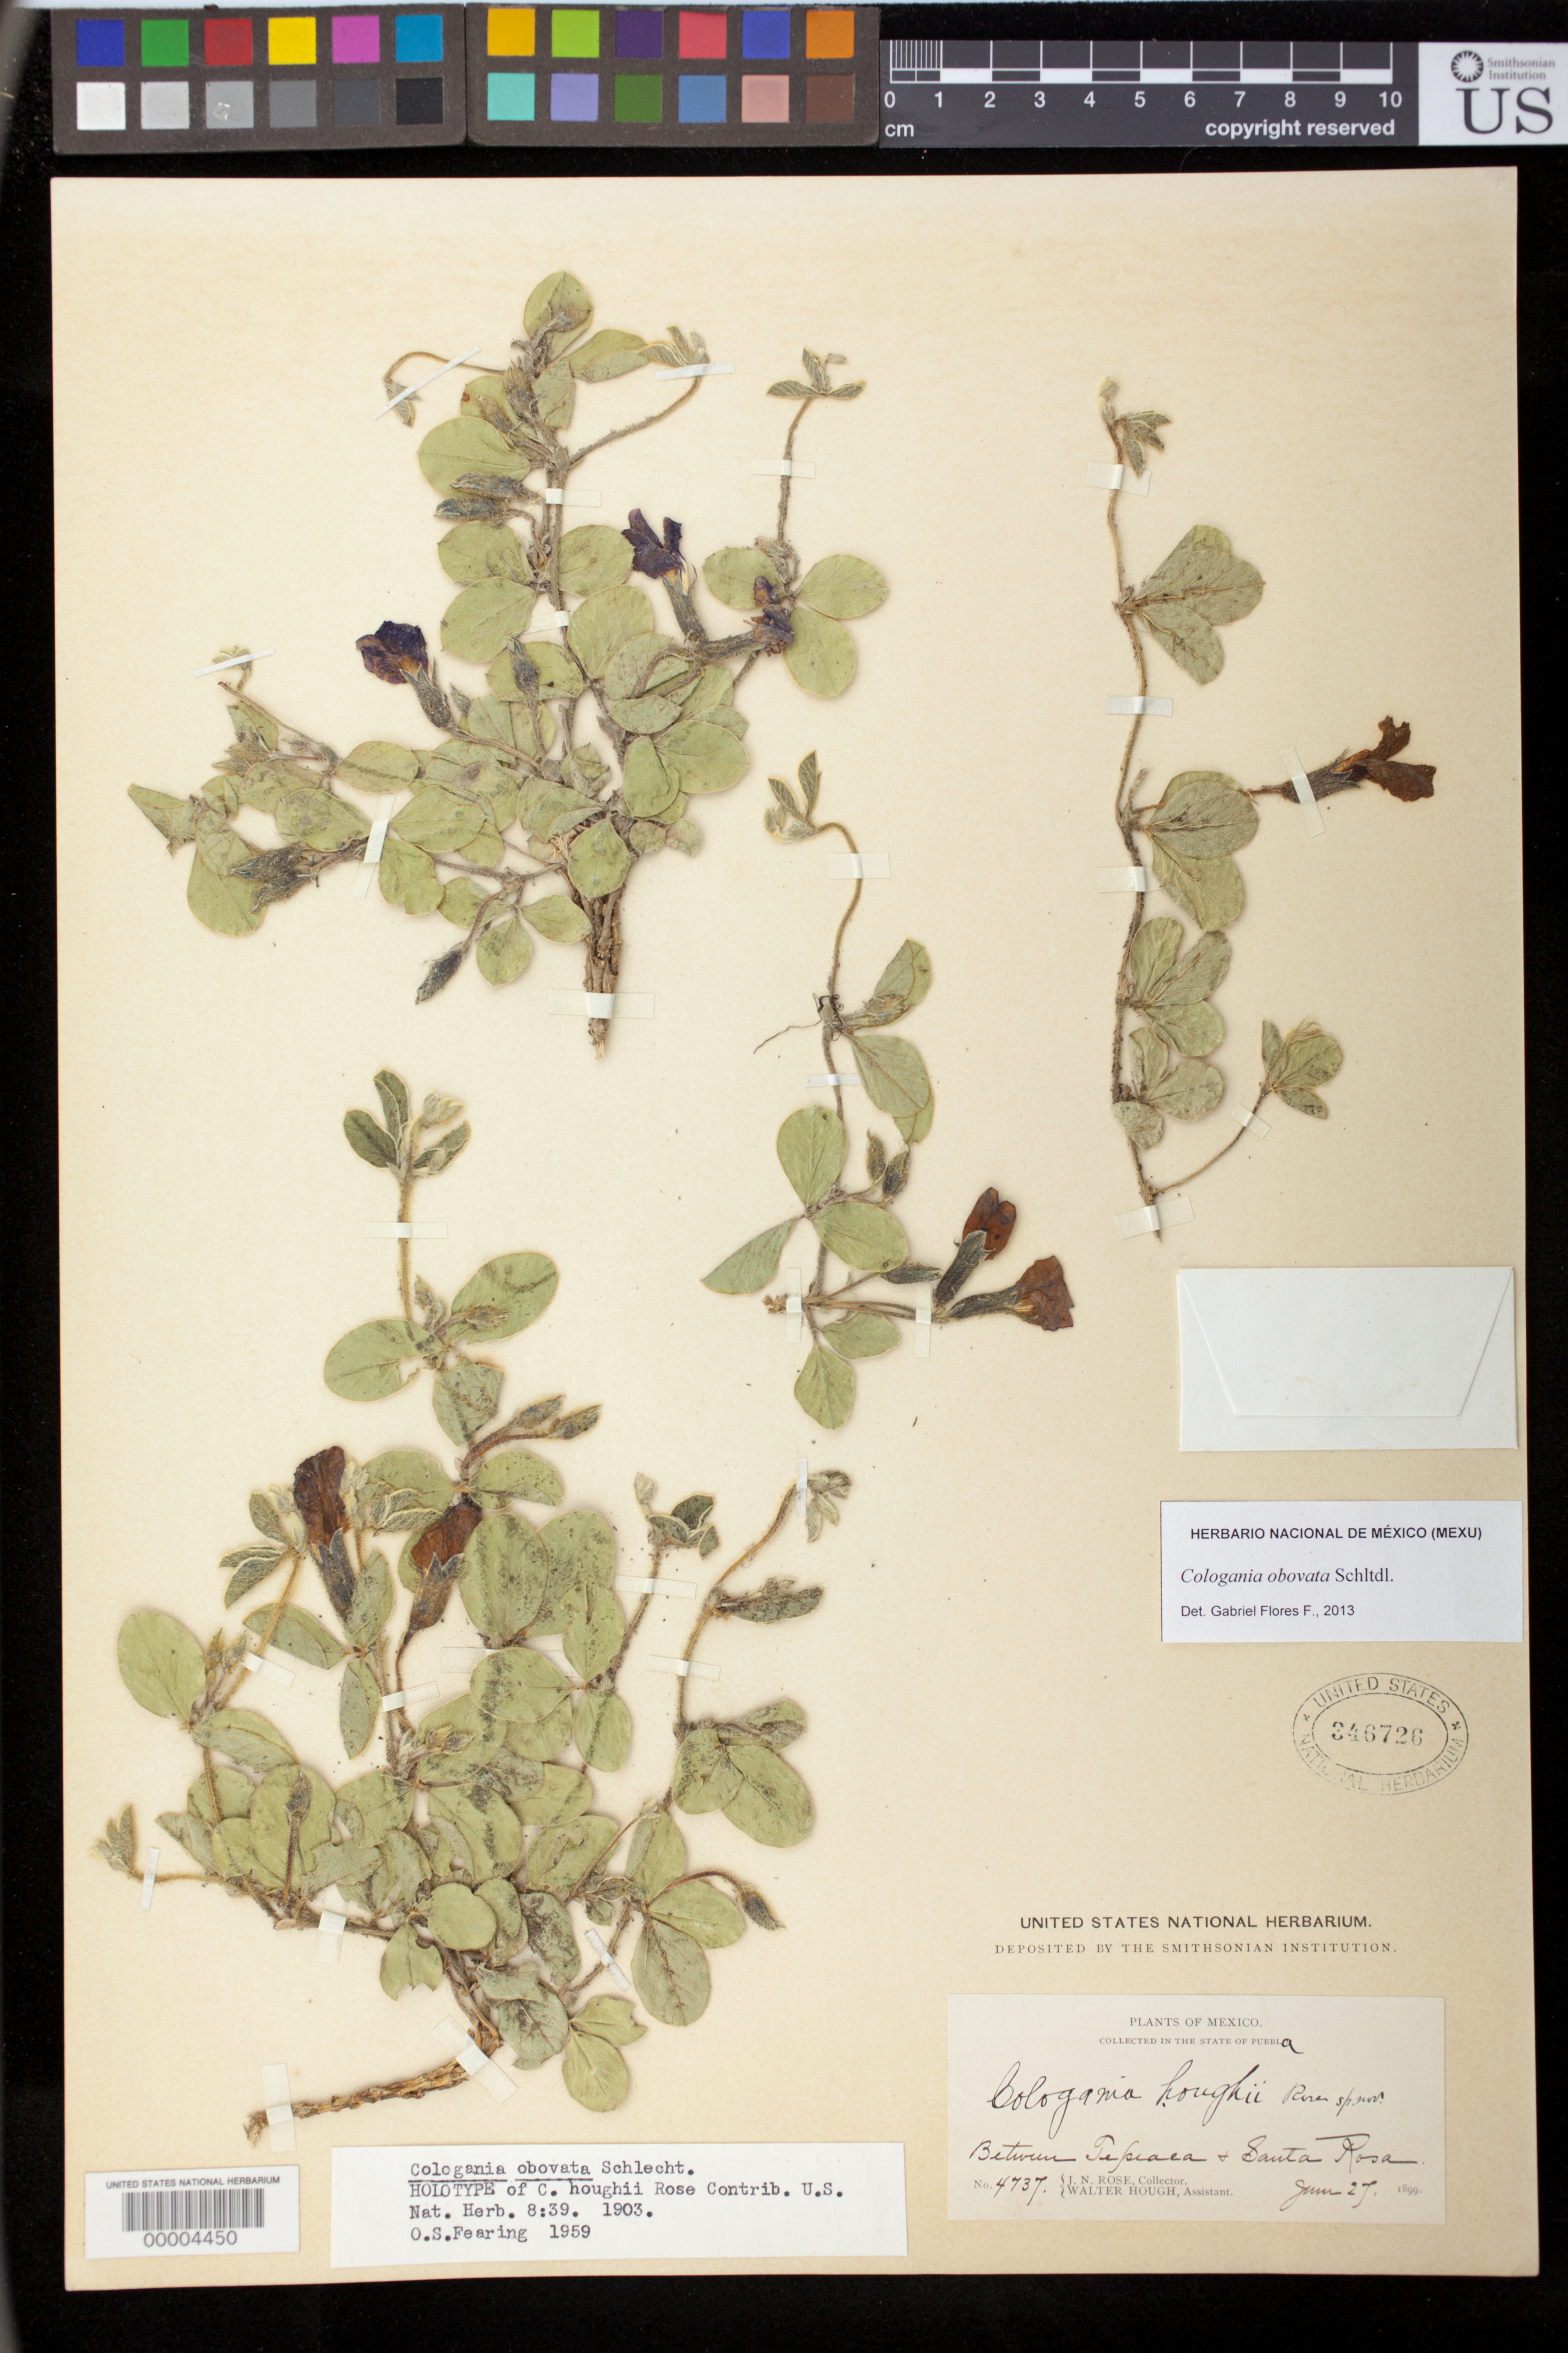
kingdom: Plantae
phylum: Tracheophyta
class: Magnoliopsida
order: Fabales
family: Fabaceae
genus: Cologania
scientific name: Cologania houghii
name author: Rose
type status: Holotype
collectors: J. N. Rose & W. Hough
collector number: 4737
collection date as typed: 27 Jun 1899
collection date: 1899-06-27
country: Mexico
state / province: Puebla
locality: Between Tepeaca and Santa Rosa, S of Puebla City.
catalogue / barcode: US 346726